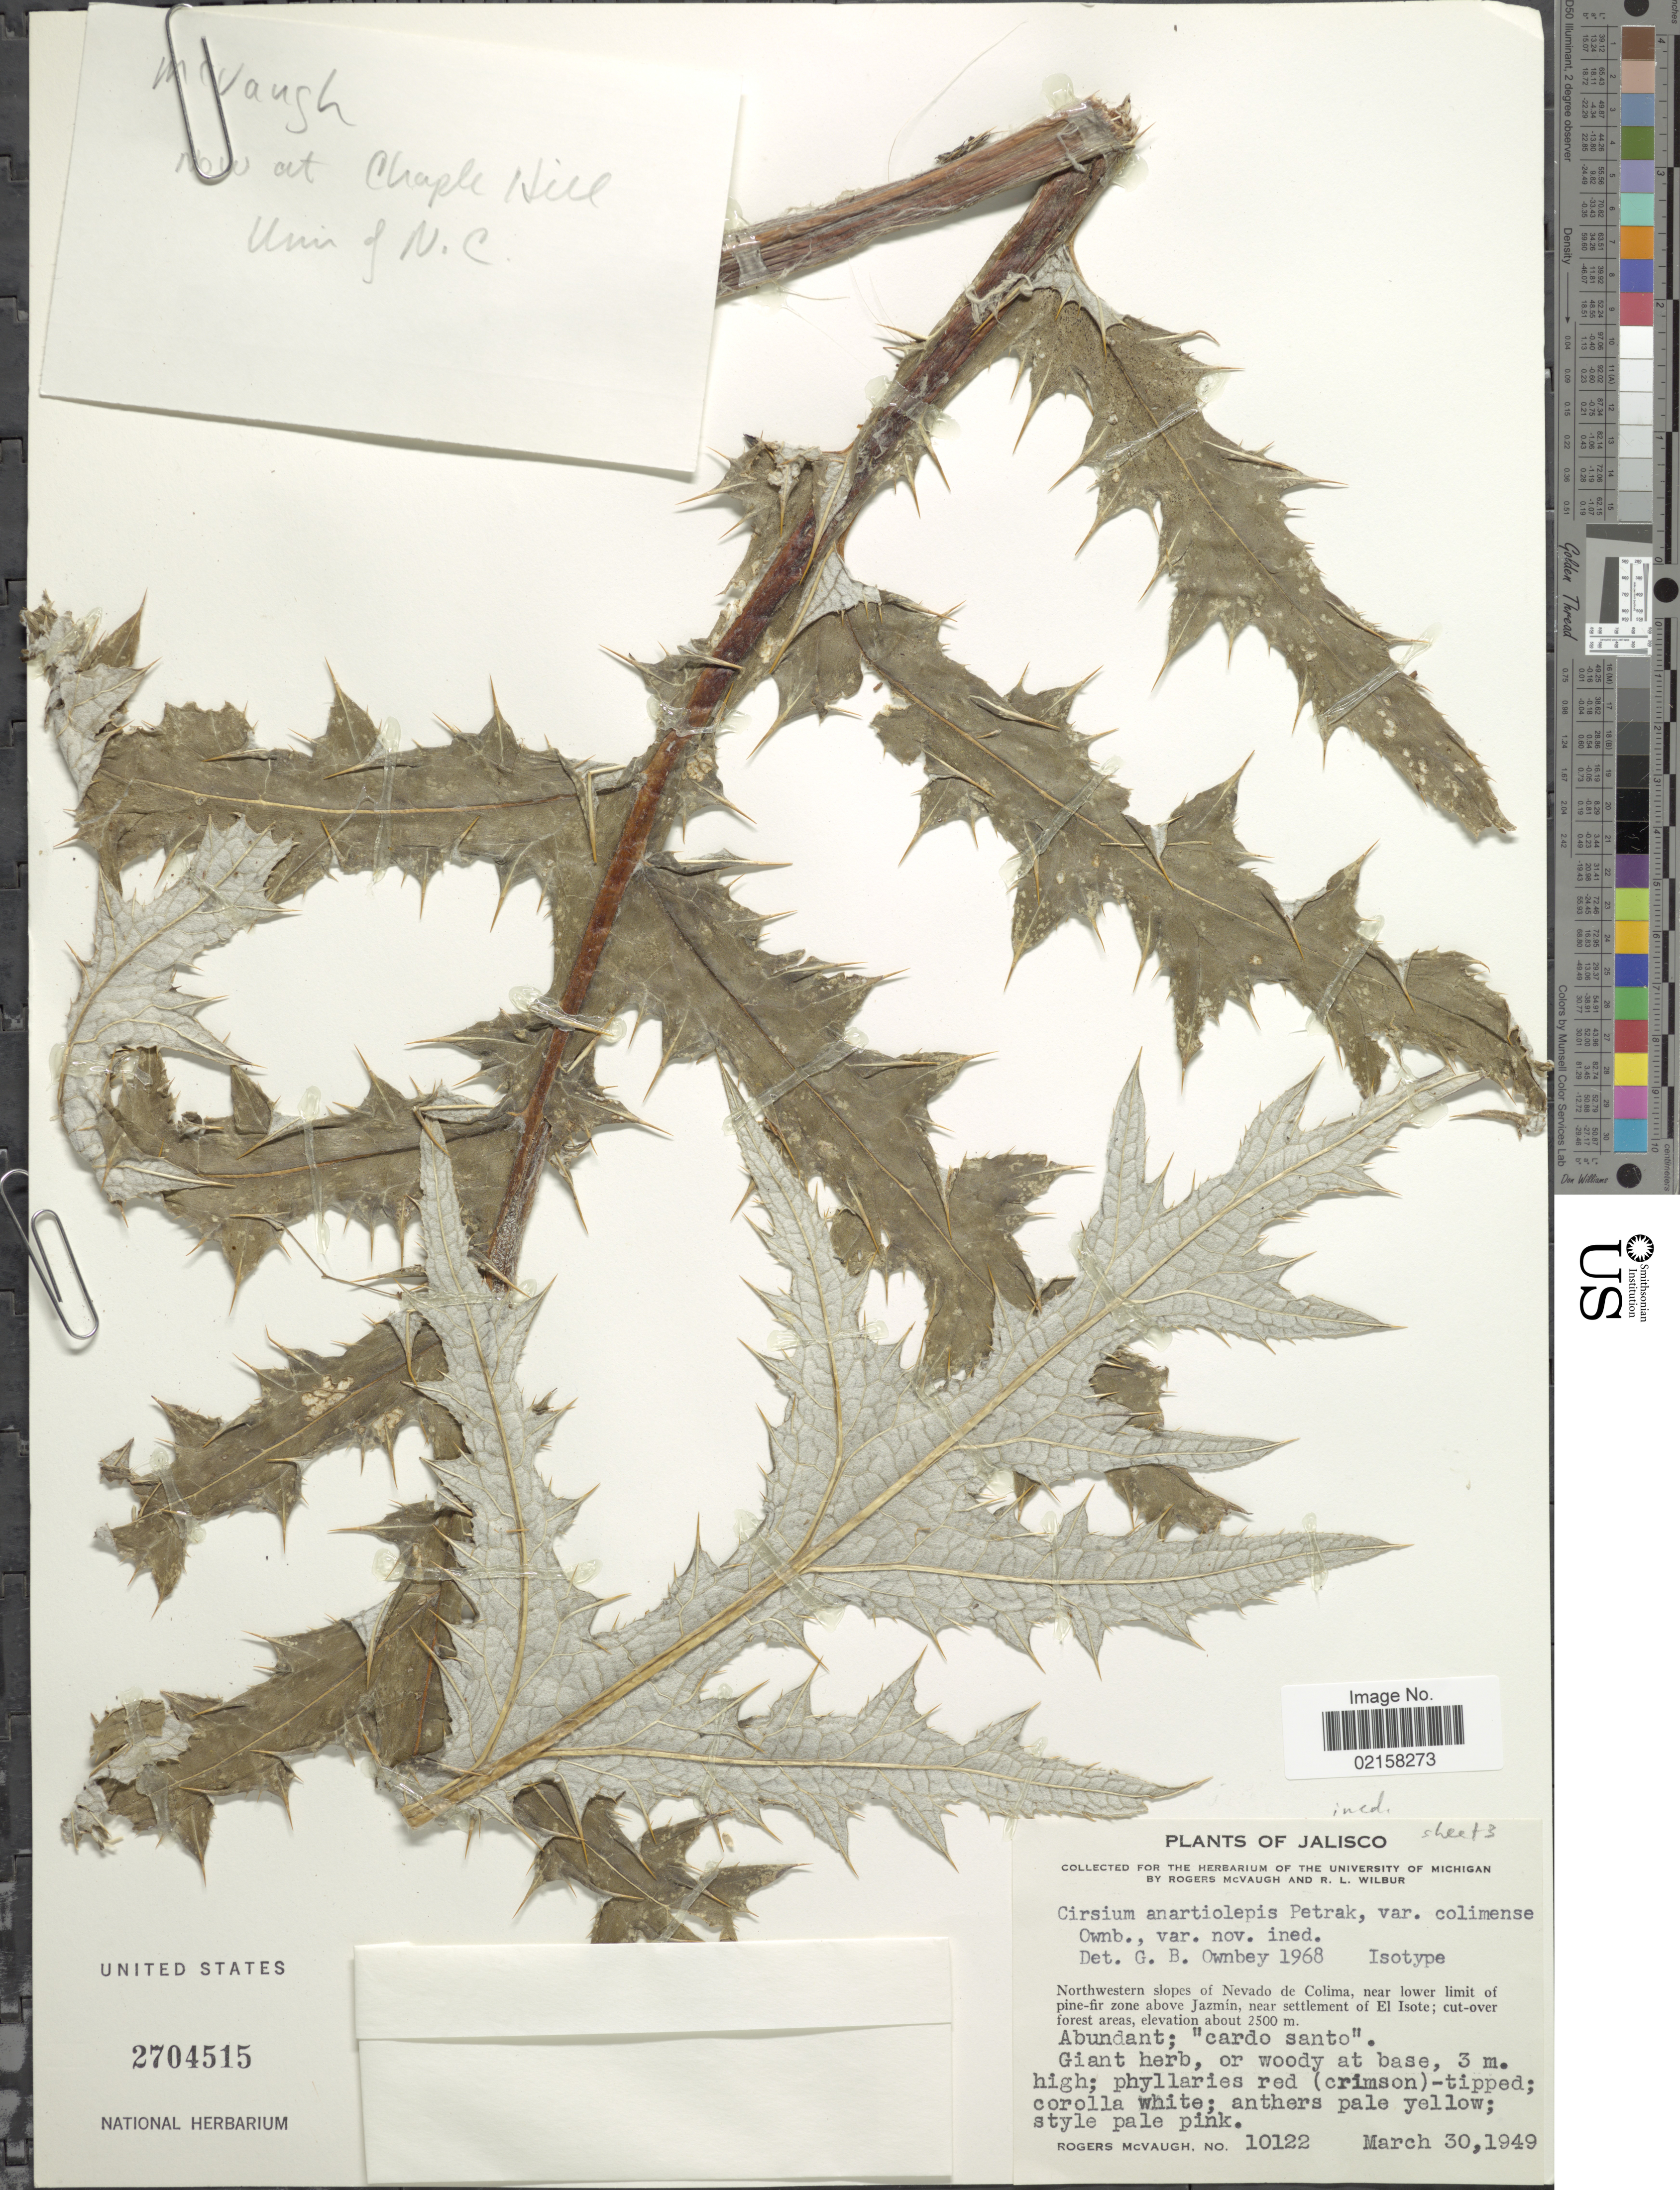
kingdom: Plantae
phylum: Tracheophyta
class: Magnoliopsida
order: Asterales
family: Asteraceae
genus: Cirsium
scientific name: Cirsium anartiolepis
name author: Petr.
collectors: R. McVaugh & R. L. Wilbur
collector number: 10122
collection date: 1949-03-30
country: Mexico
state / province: Jalisco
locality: Northwestern slopes of Nevado de Colima, near lower limit of pine-fr zone above Jazmin, near settlement of El Isote.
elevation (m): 2500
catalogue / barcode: US 2704515